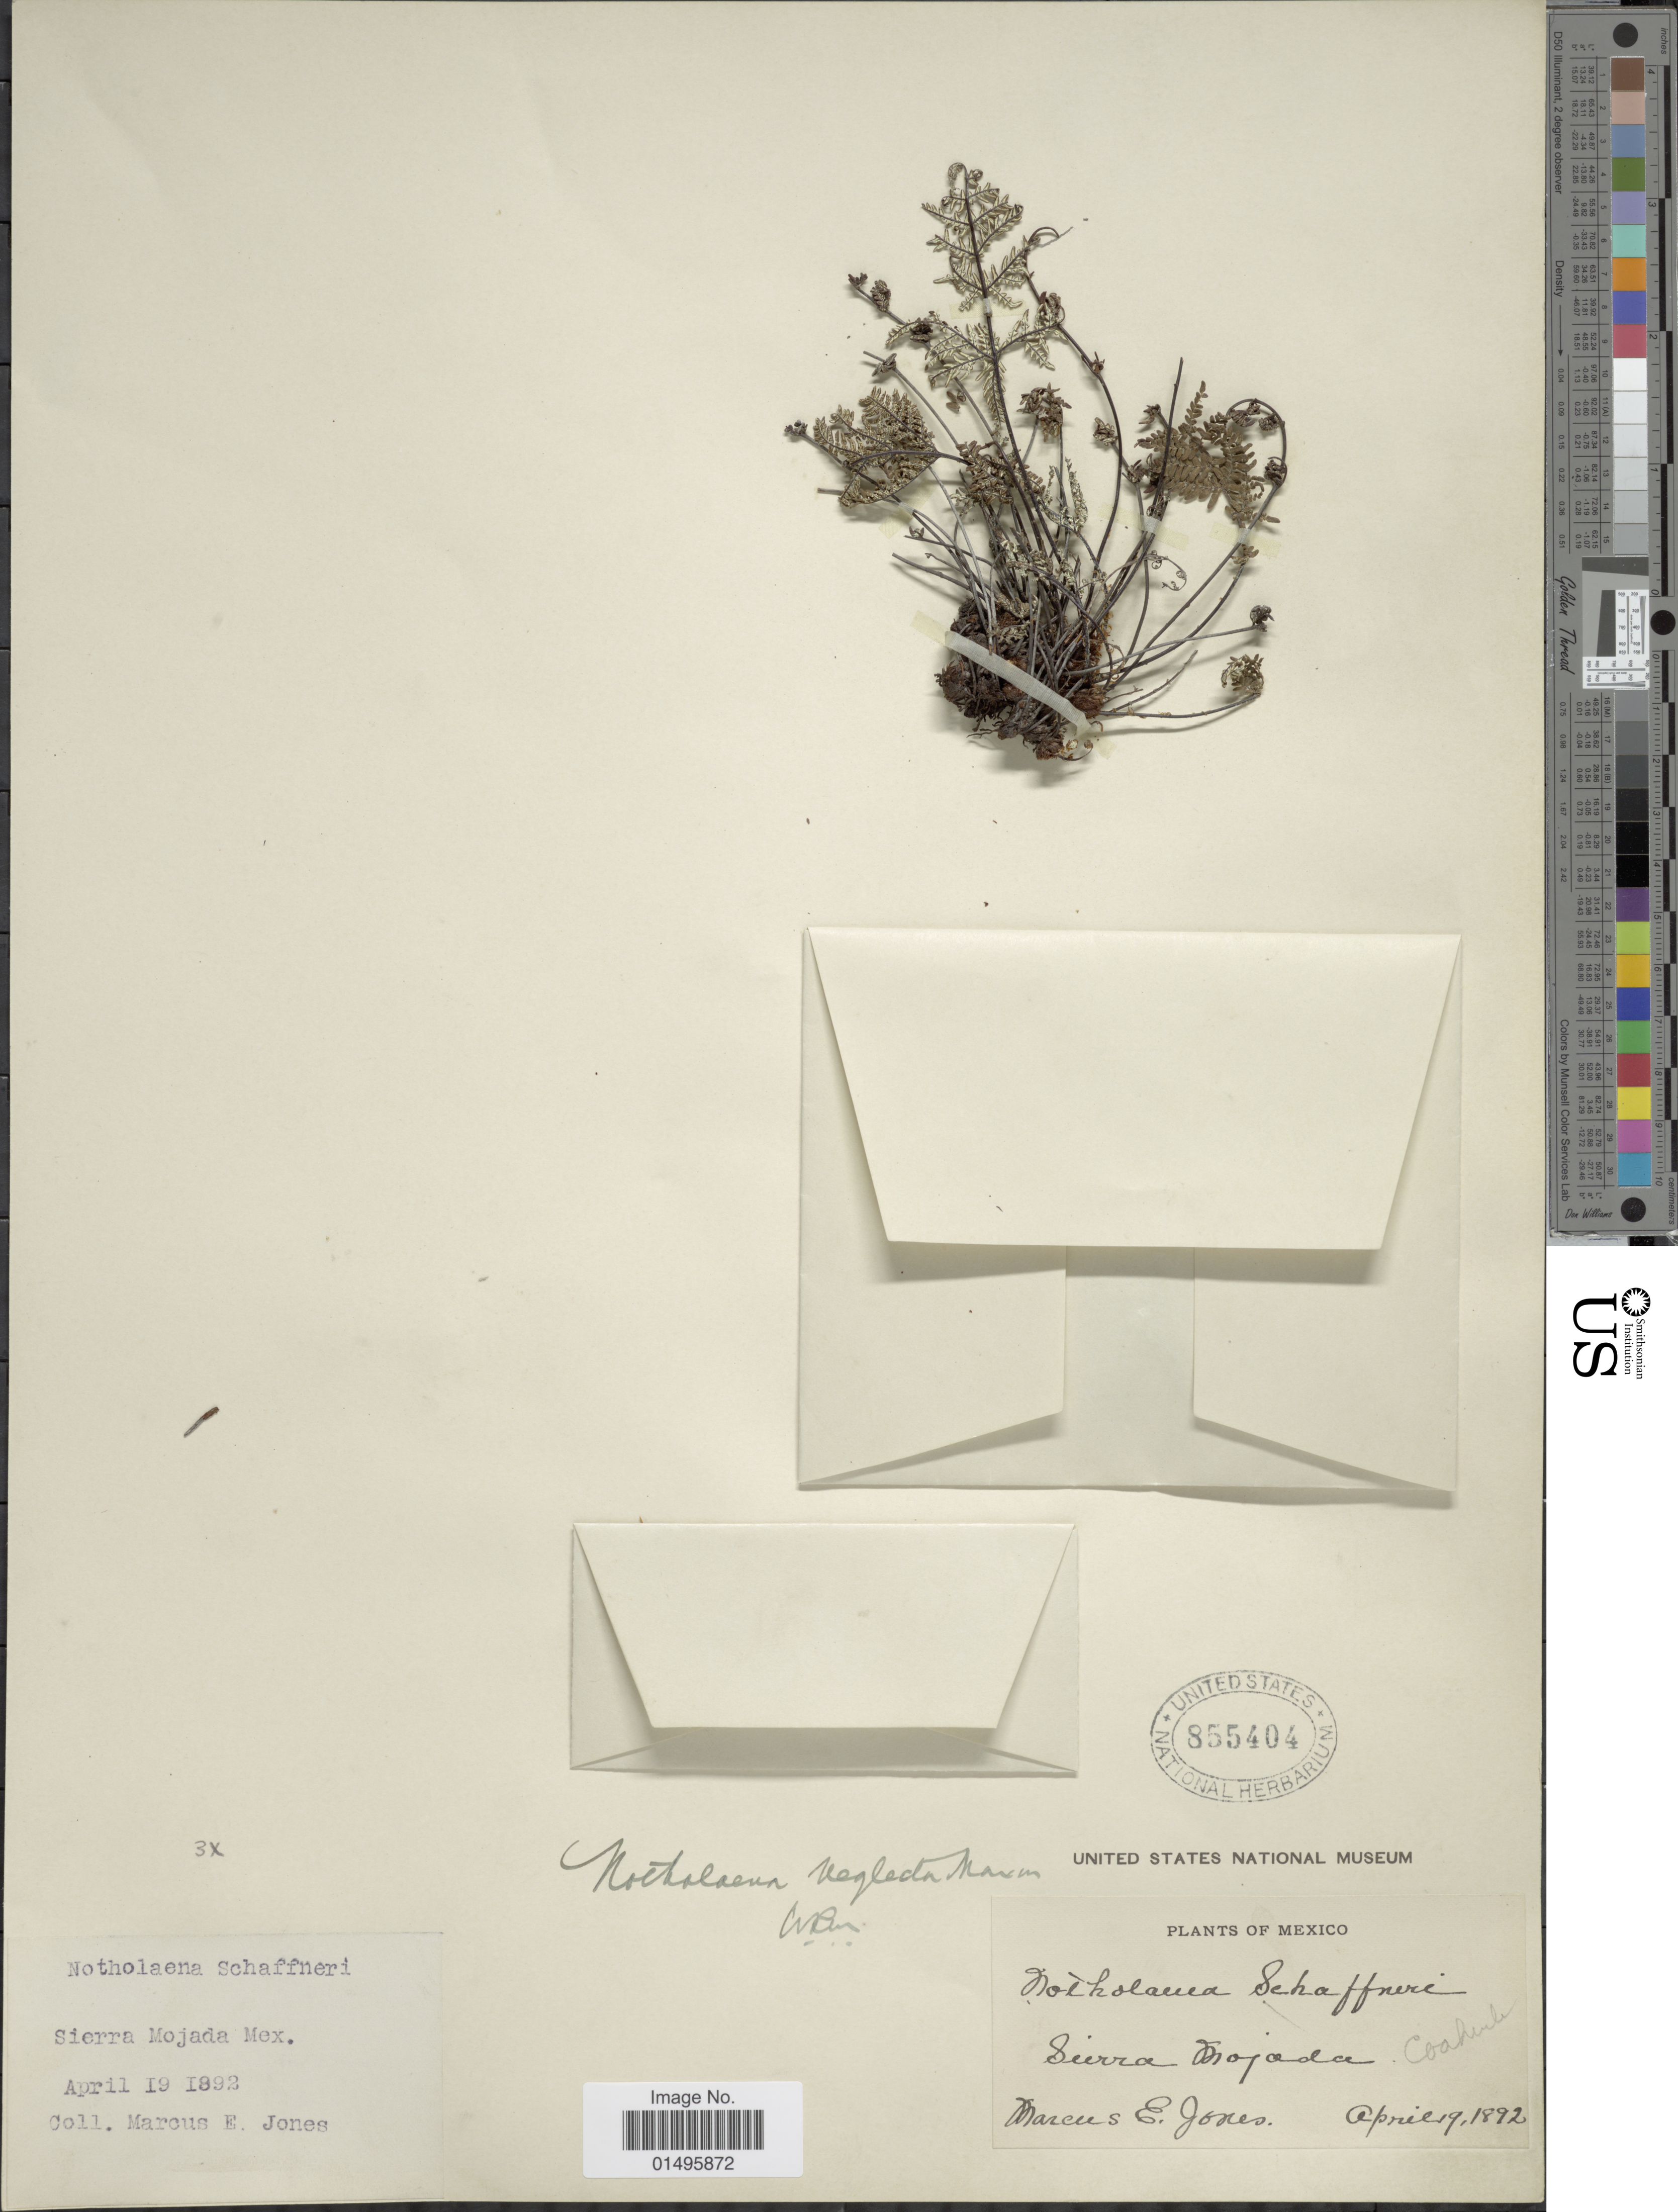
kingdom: Plantae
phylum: Tracheophyta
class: Polypodiopsida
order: Polypodiales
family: Pteridaceae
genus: Notholaena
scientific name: Notholaena neglecta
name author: Maxon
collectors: M. E. Jones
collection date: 1892-04-19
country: Mexico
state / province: Coahuila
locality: Mexico, Sierra Mojada.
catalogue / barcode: US 855404